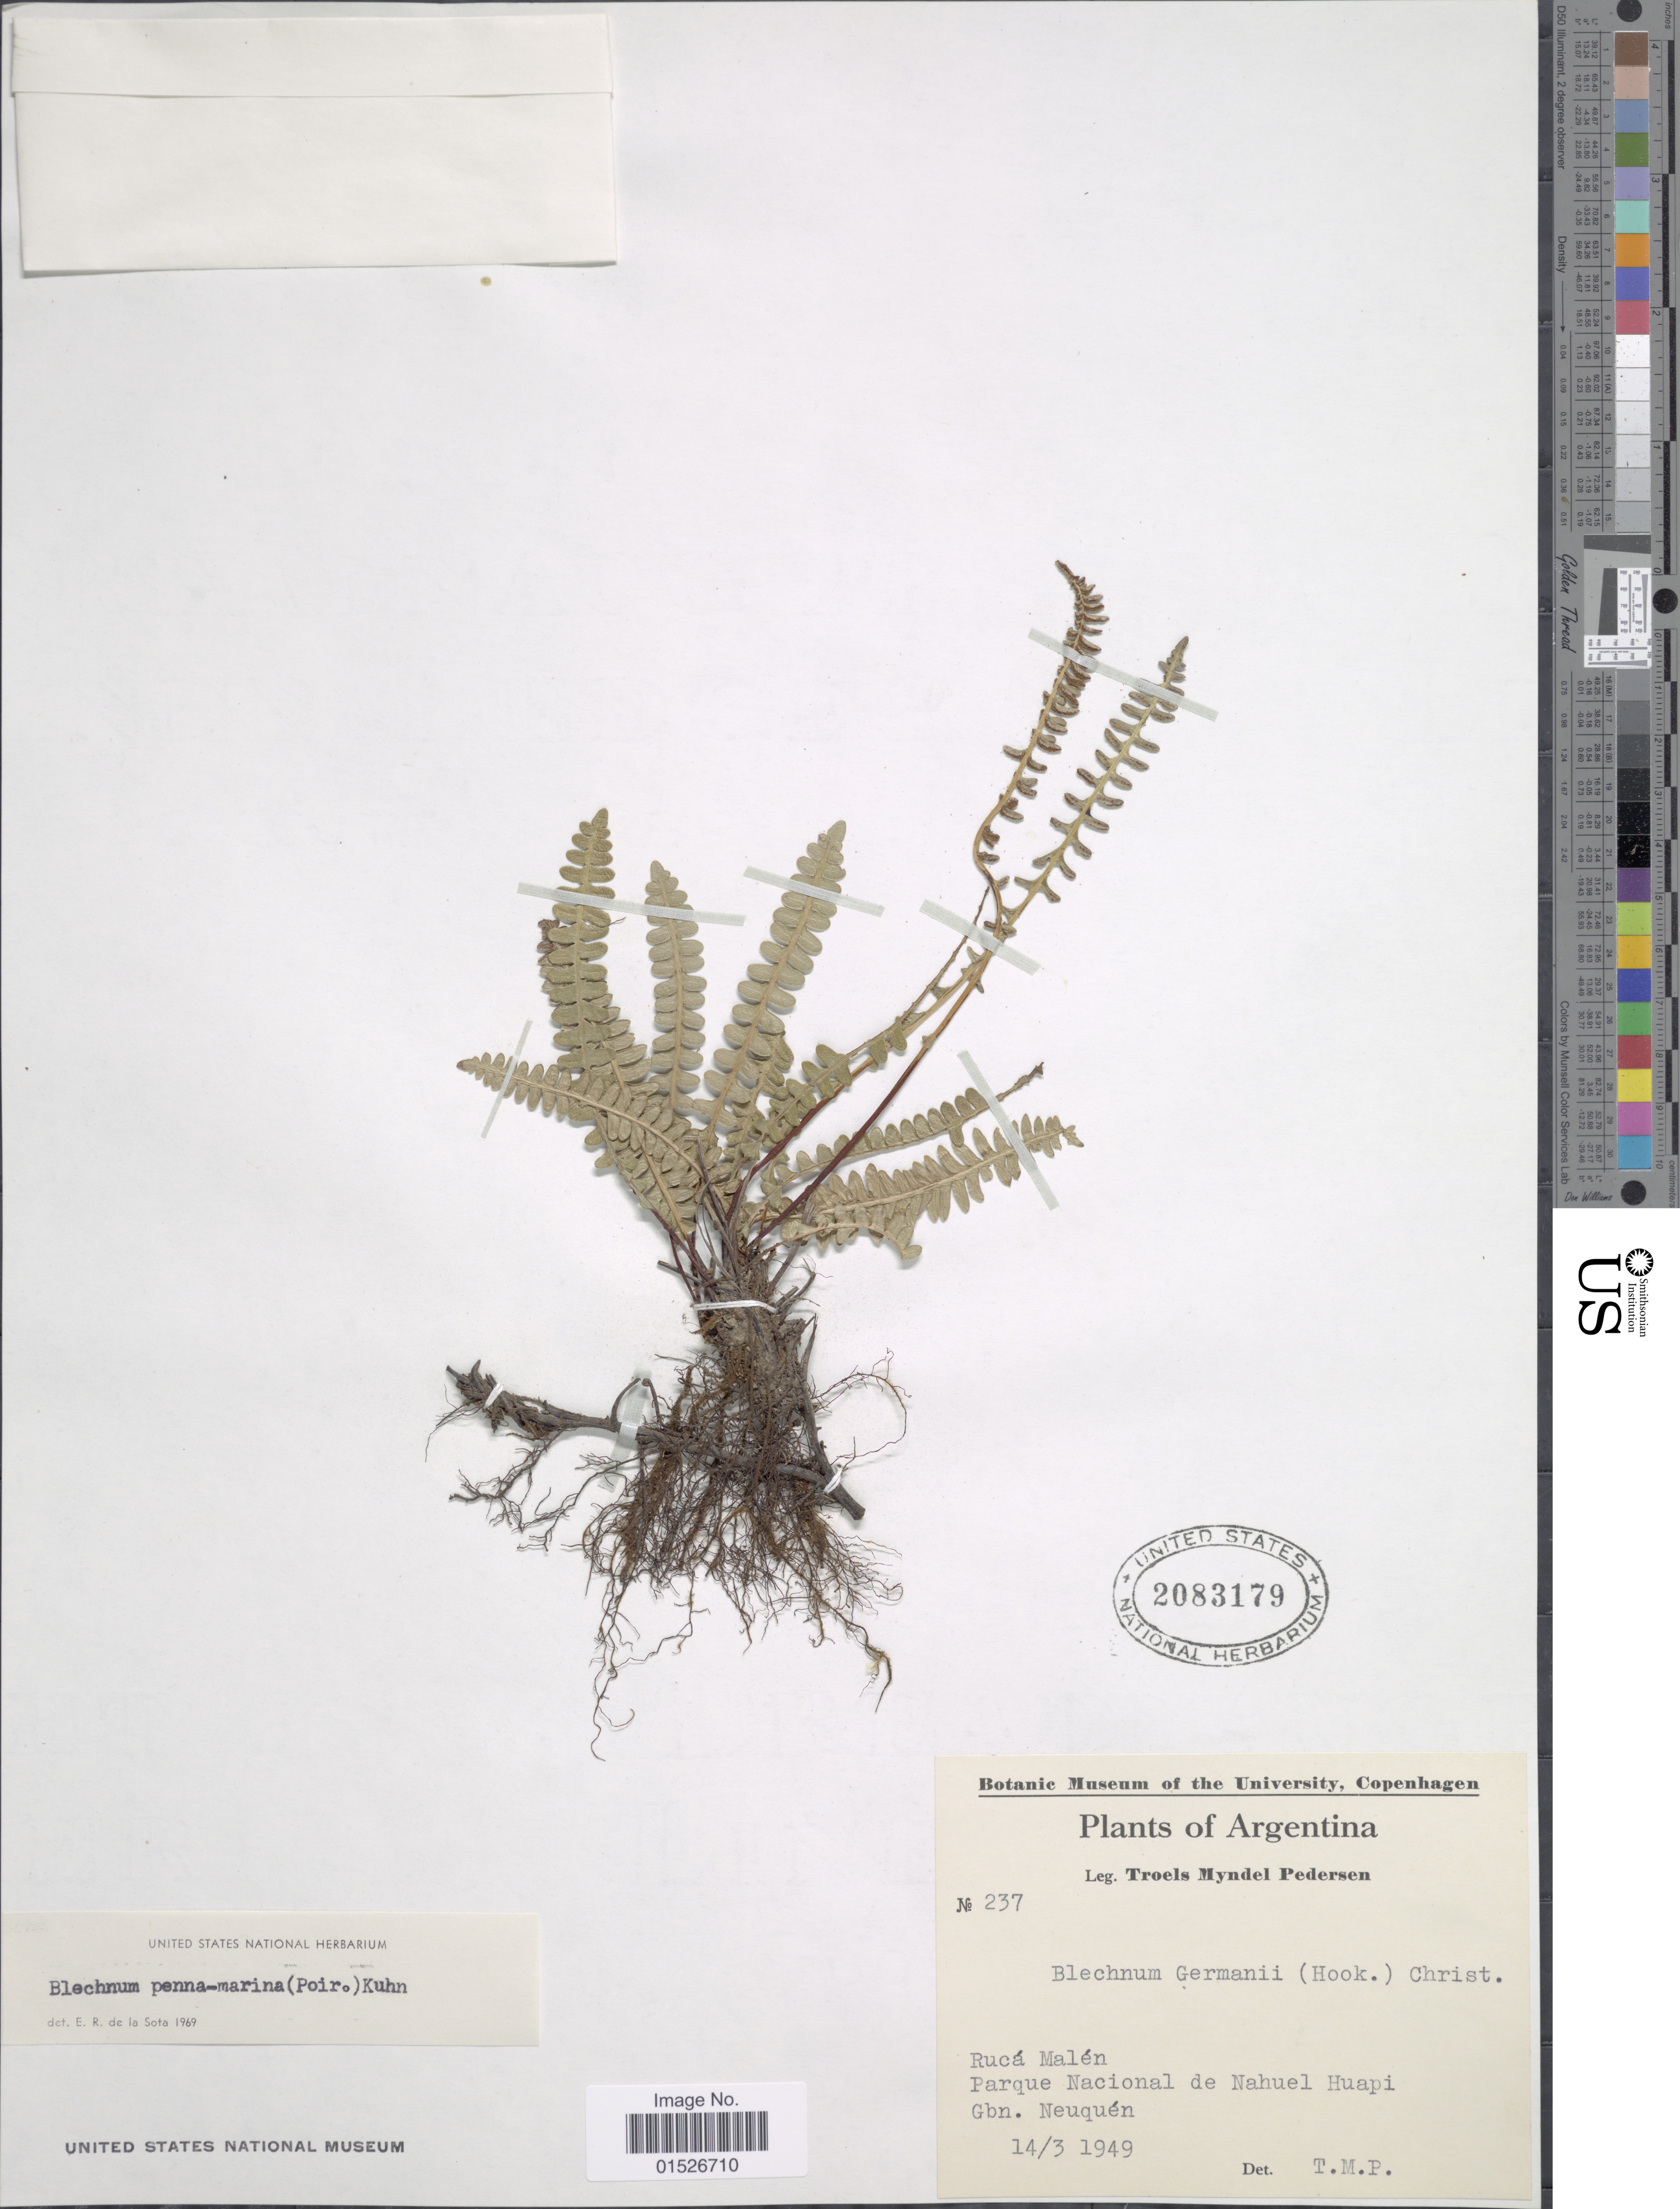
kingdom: Plantae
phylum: Tracheophyta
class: Polypodiopsida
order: Polypodiales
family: Blechnaceae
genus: Blechnum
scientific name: Blechnum penna-marina subsp. alpina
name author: T.C. Chambers & P. A. Farrant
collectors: T. Pederson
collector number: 237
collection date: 1949-03-14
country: Argentina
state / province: Neuquen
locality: Ruca Malen. Parque Nacional de Nahuel Haupi. Gbn. Neuquen.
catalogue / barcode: US 2083179